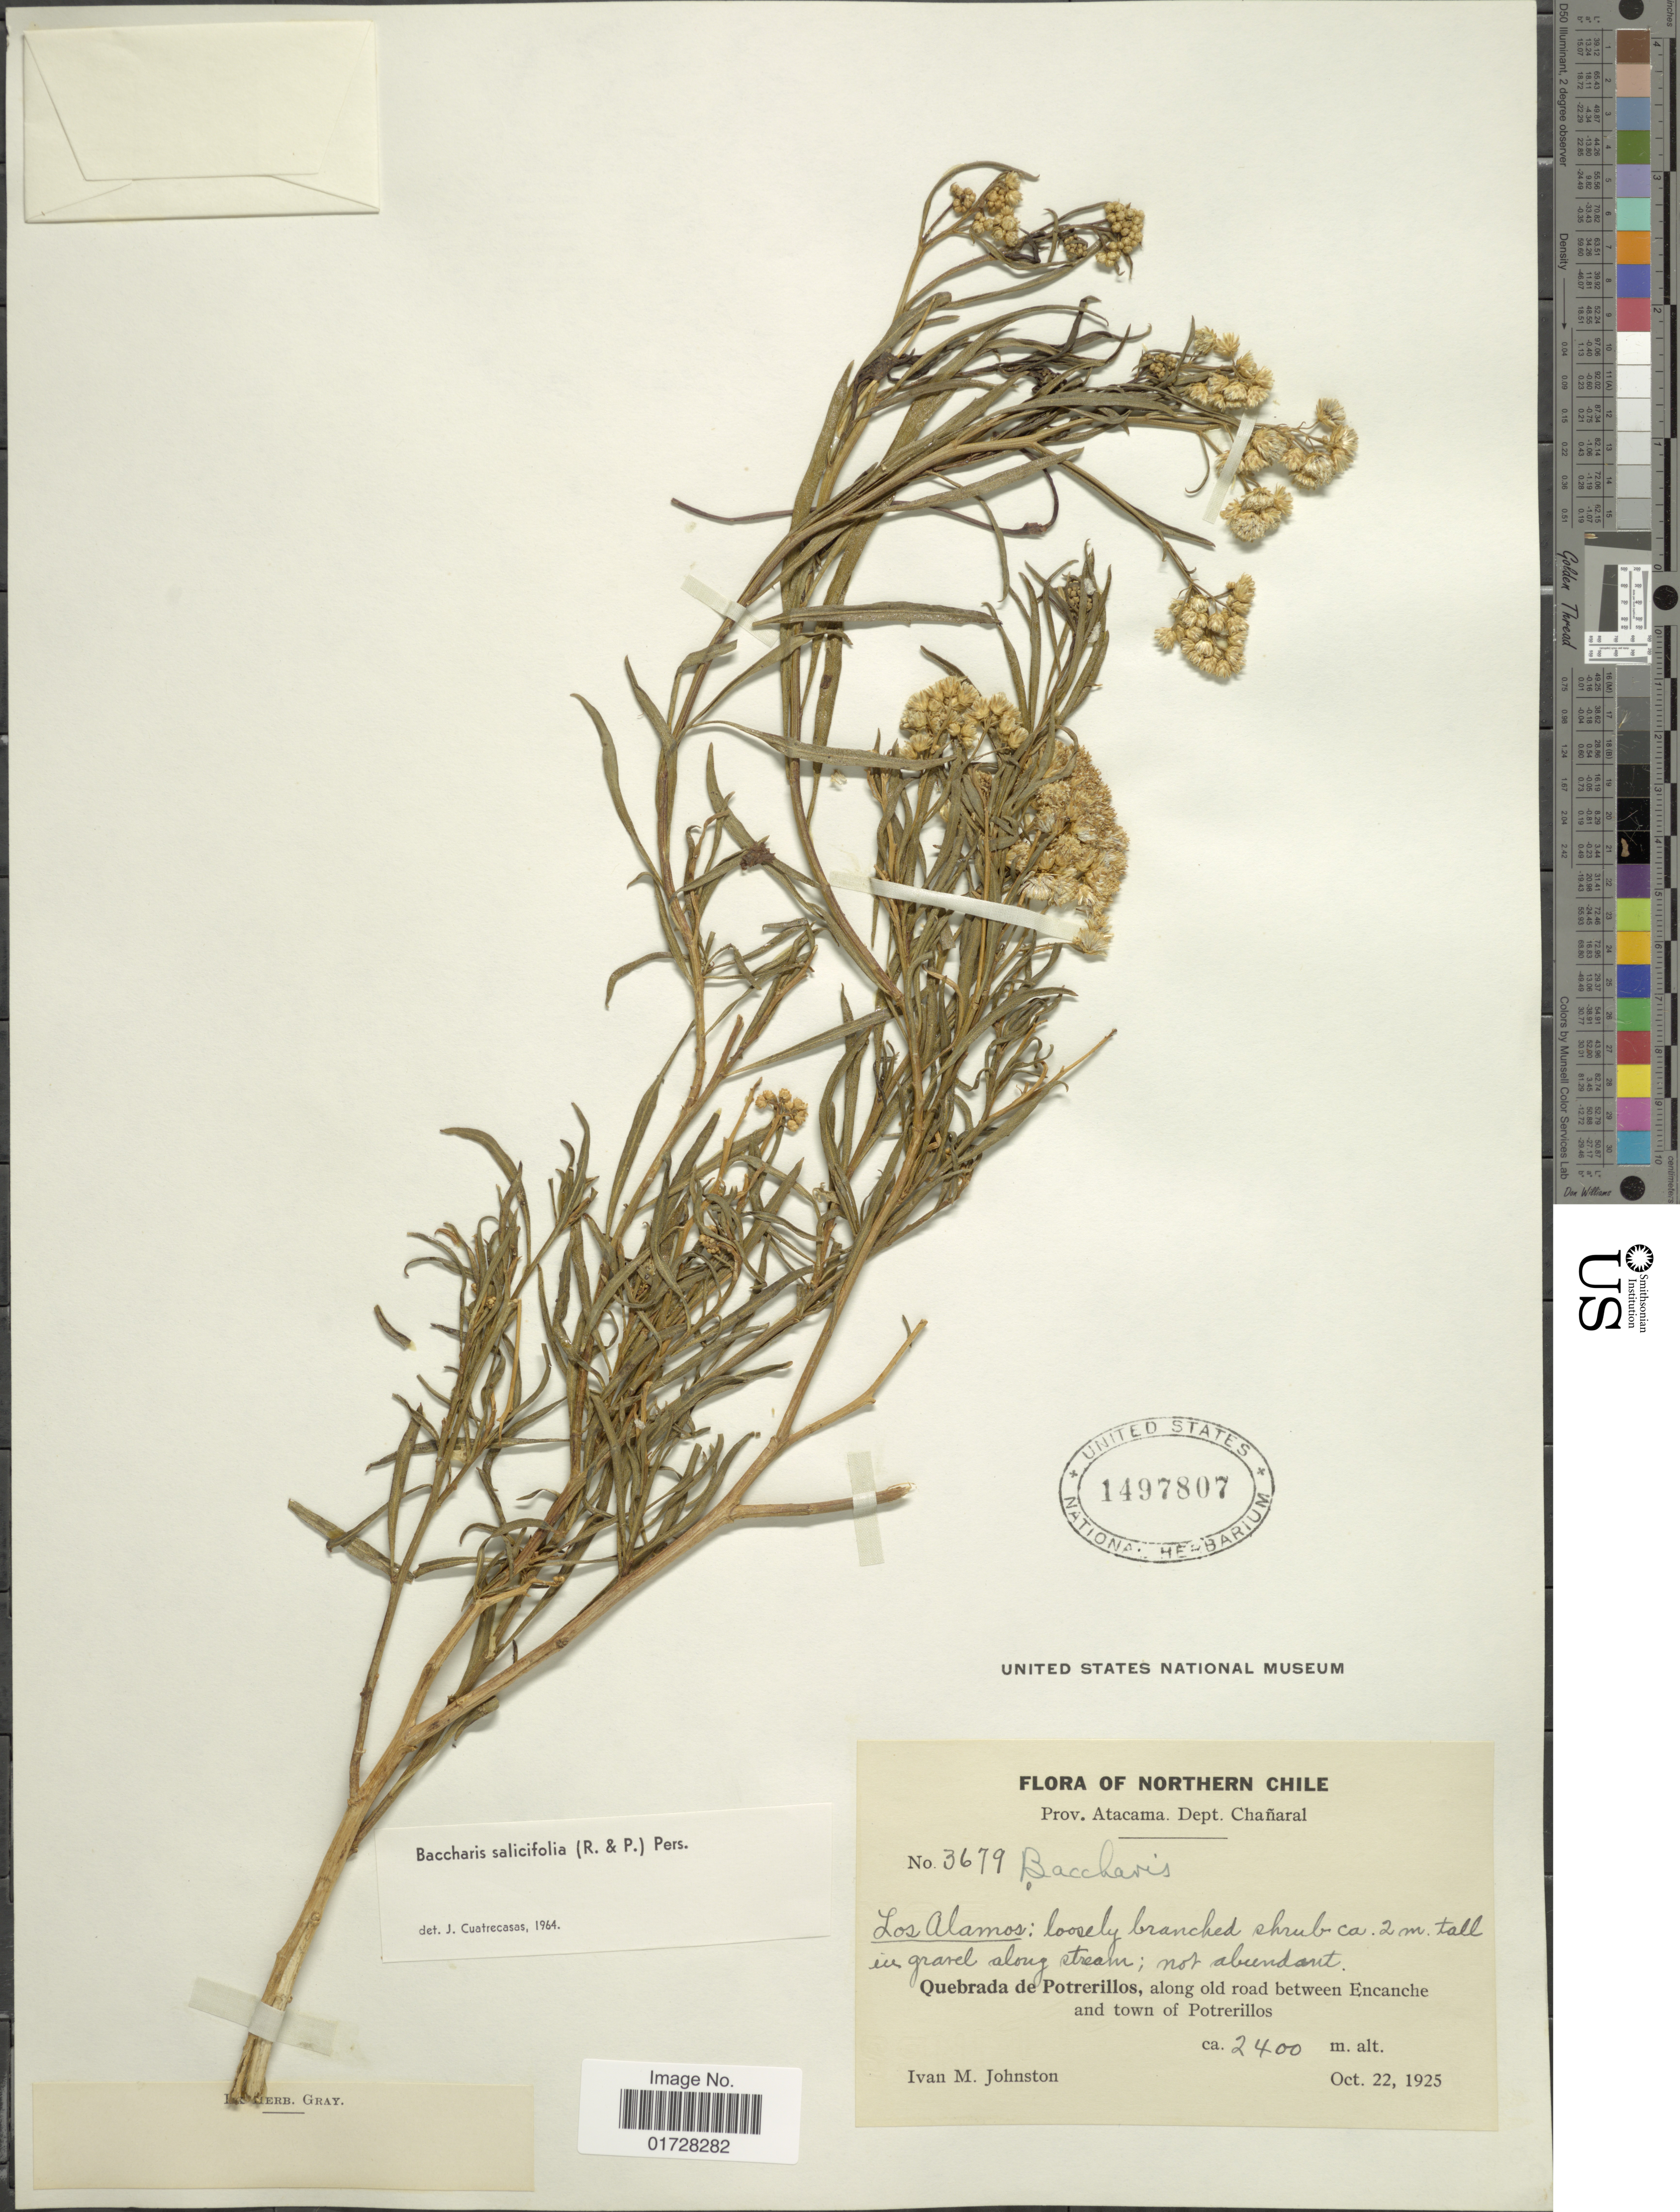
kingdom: Plantae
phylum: Tracheophyta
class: Magnoliopsida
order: Asterales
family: Asteraceae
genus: Baccharis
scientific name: Baccharis salicifolia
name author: (Ruiz & Pav.) Pers.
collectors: I.M. Johnston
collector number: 3679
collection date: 1925-10-22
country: Chile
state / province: Atacama (III)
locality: Northern Chile, Dept. Chanaral, Quebrada de Potrerillos, along old road between Encanche and town of Potrerillos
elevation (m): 2400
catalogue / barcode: US 1497807